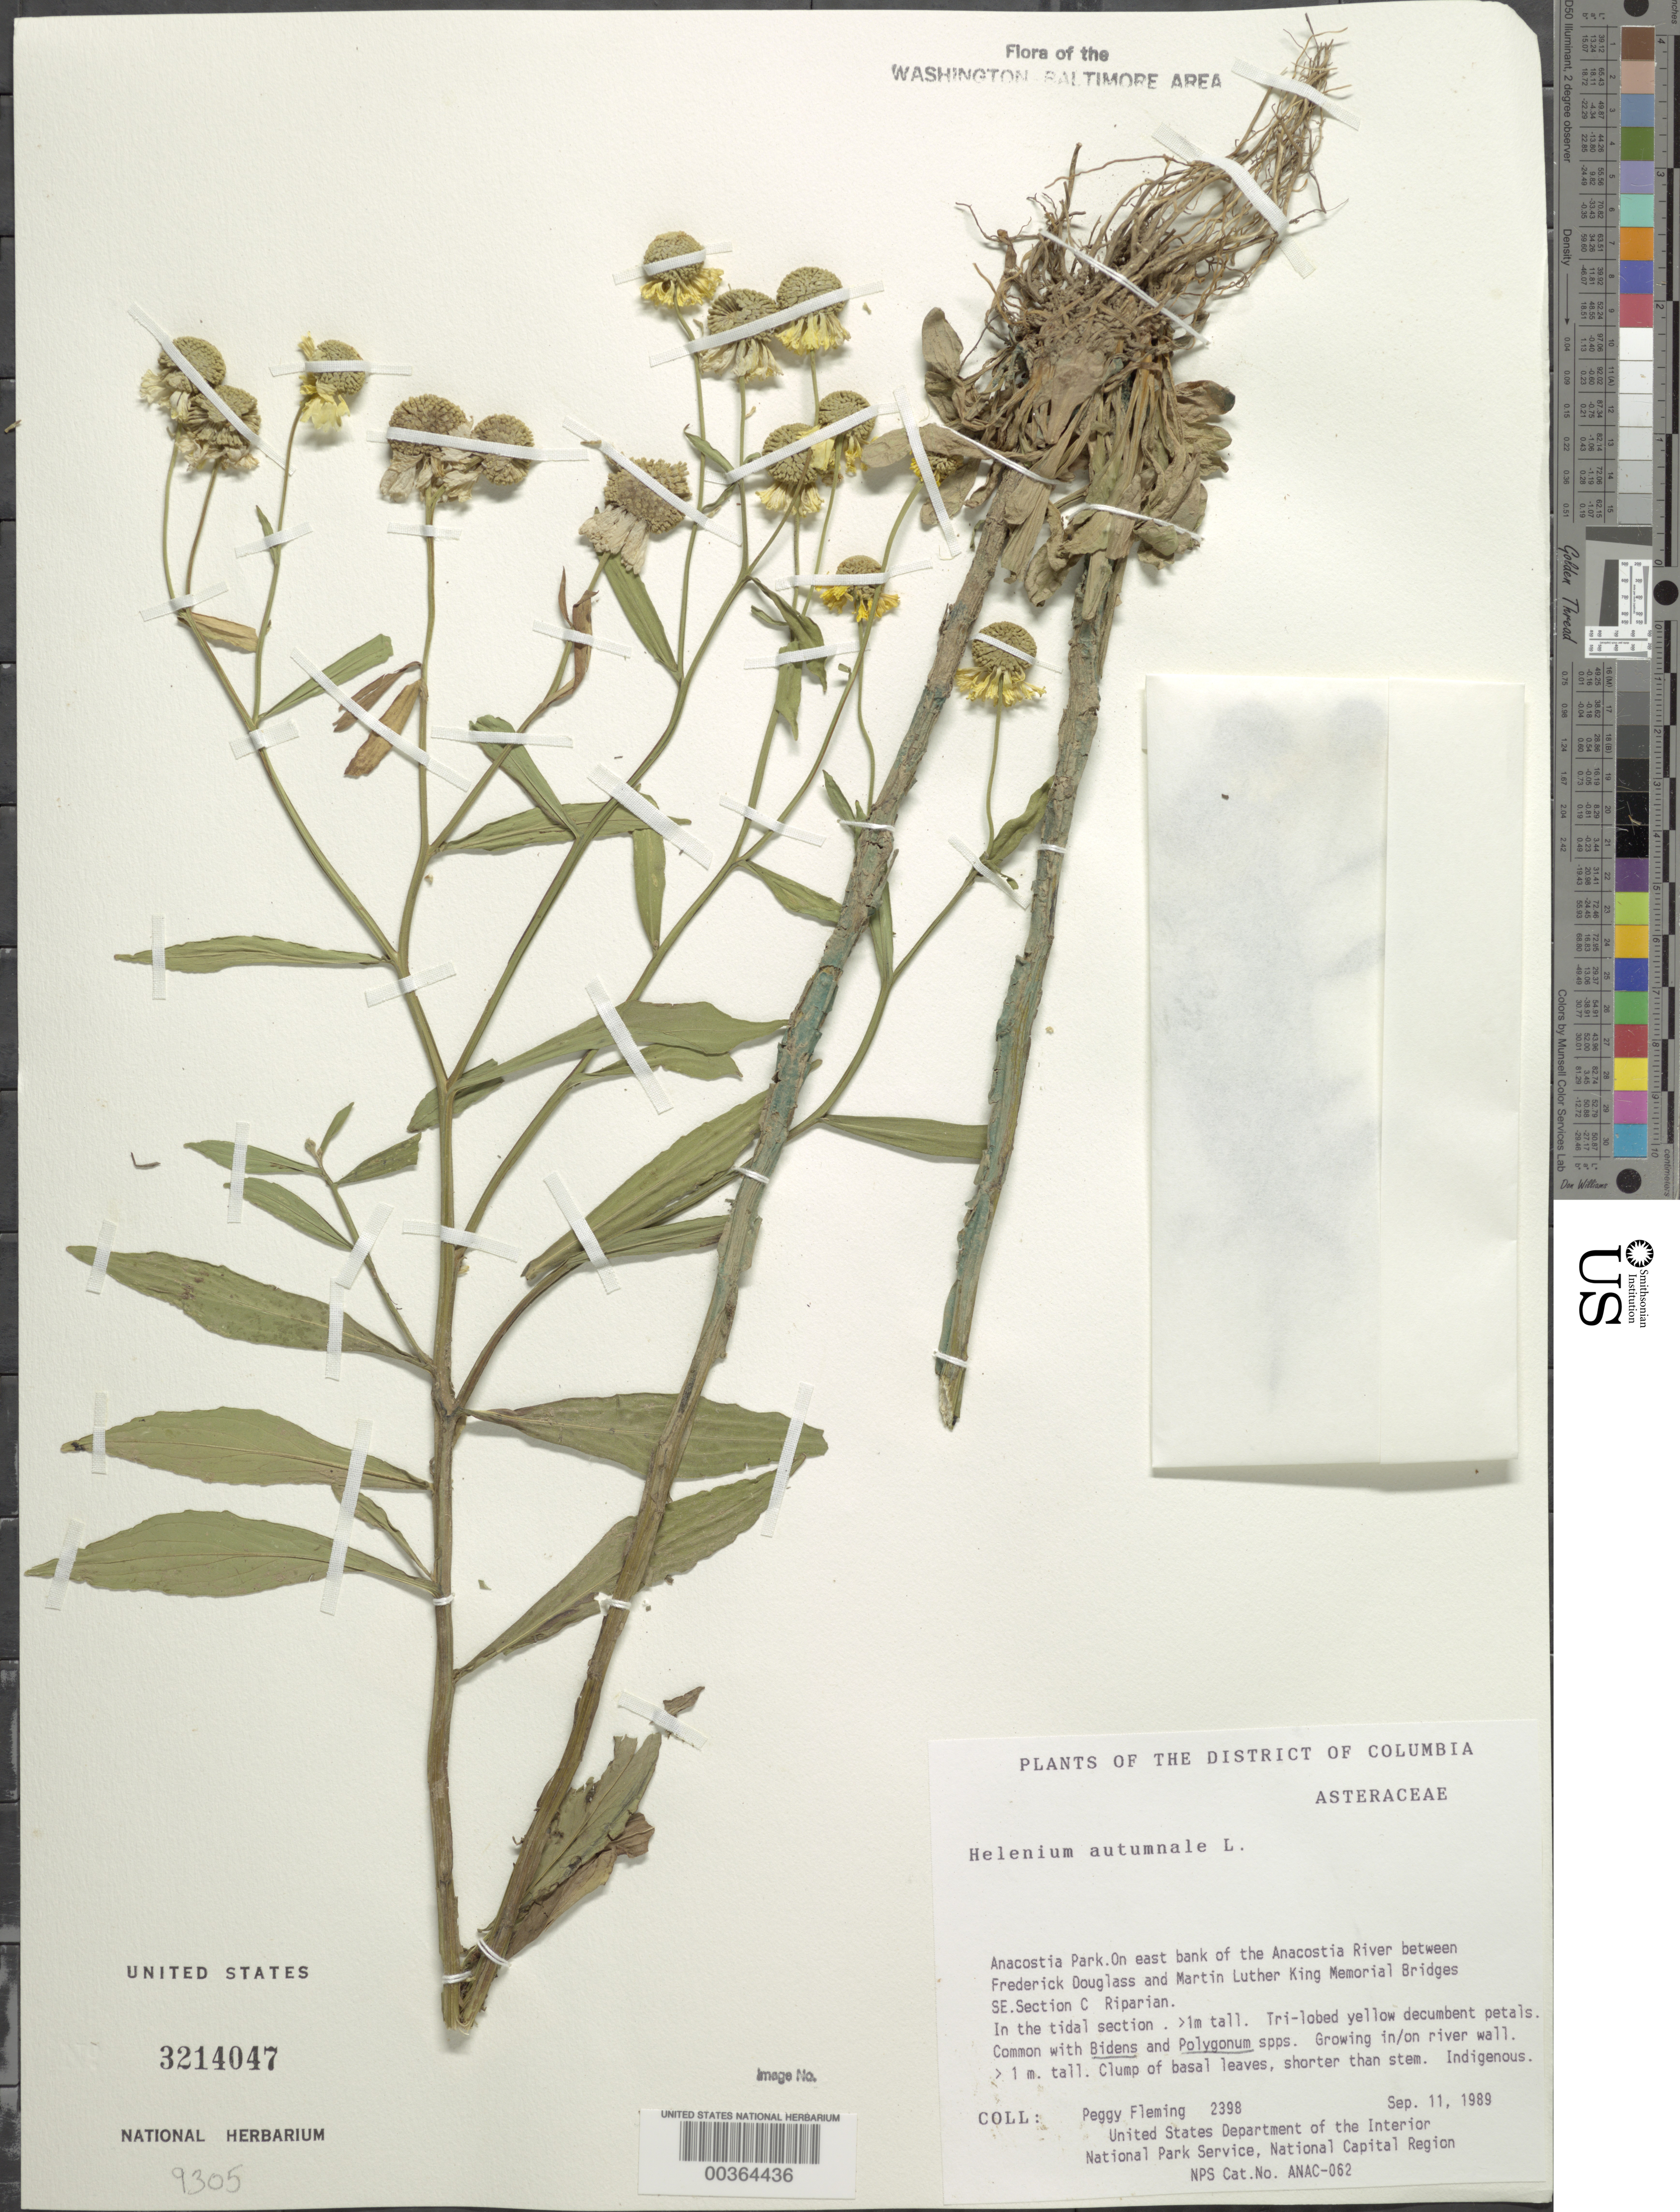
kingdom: Plantae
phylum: Tracheophyta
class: Magnoliopsida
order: Asterales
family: Asteraceae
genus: Helenium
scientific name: Helenium autumnale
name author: L.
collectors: P. Fleming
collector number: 2398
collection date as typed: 11 Sep 1989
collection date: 1989-09-11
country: United States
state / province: District of Columbia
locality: Anacostia Park, E bank of Anacostia River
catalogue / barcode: US 3214047